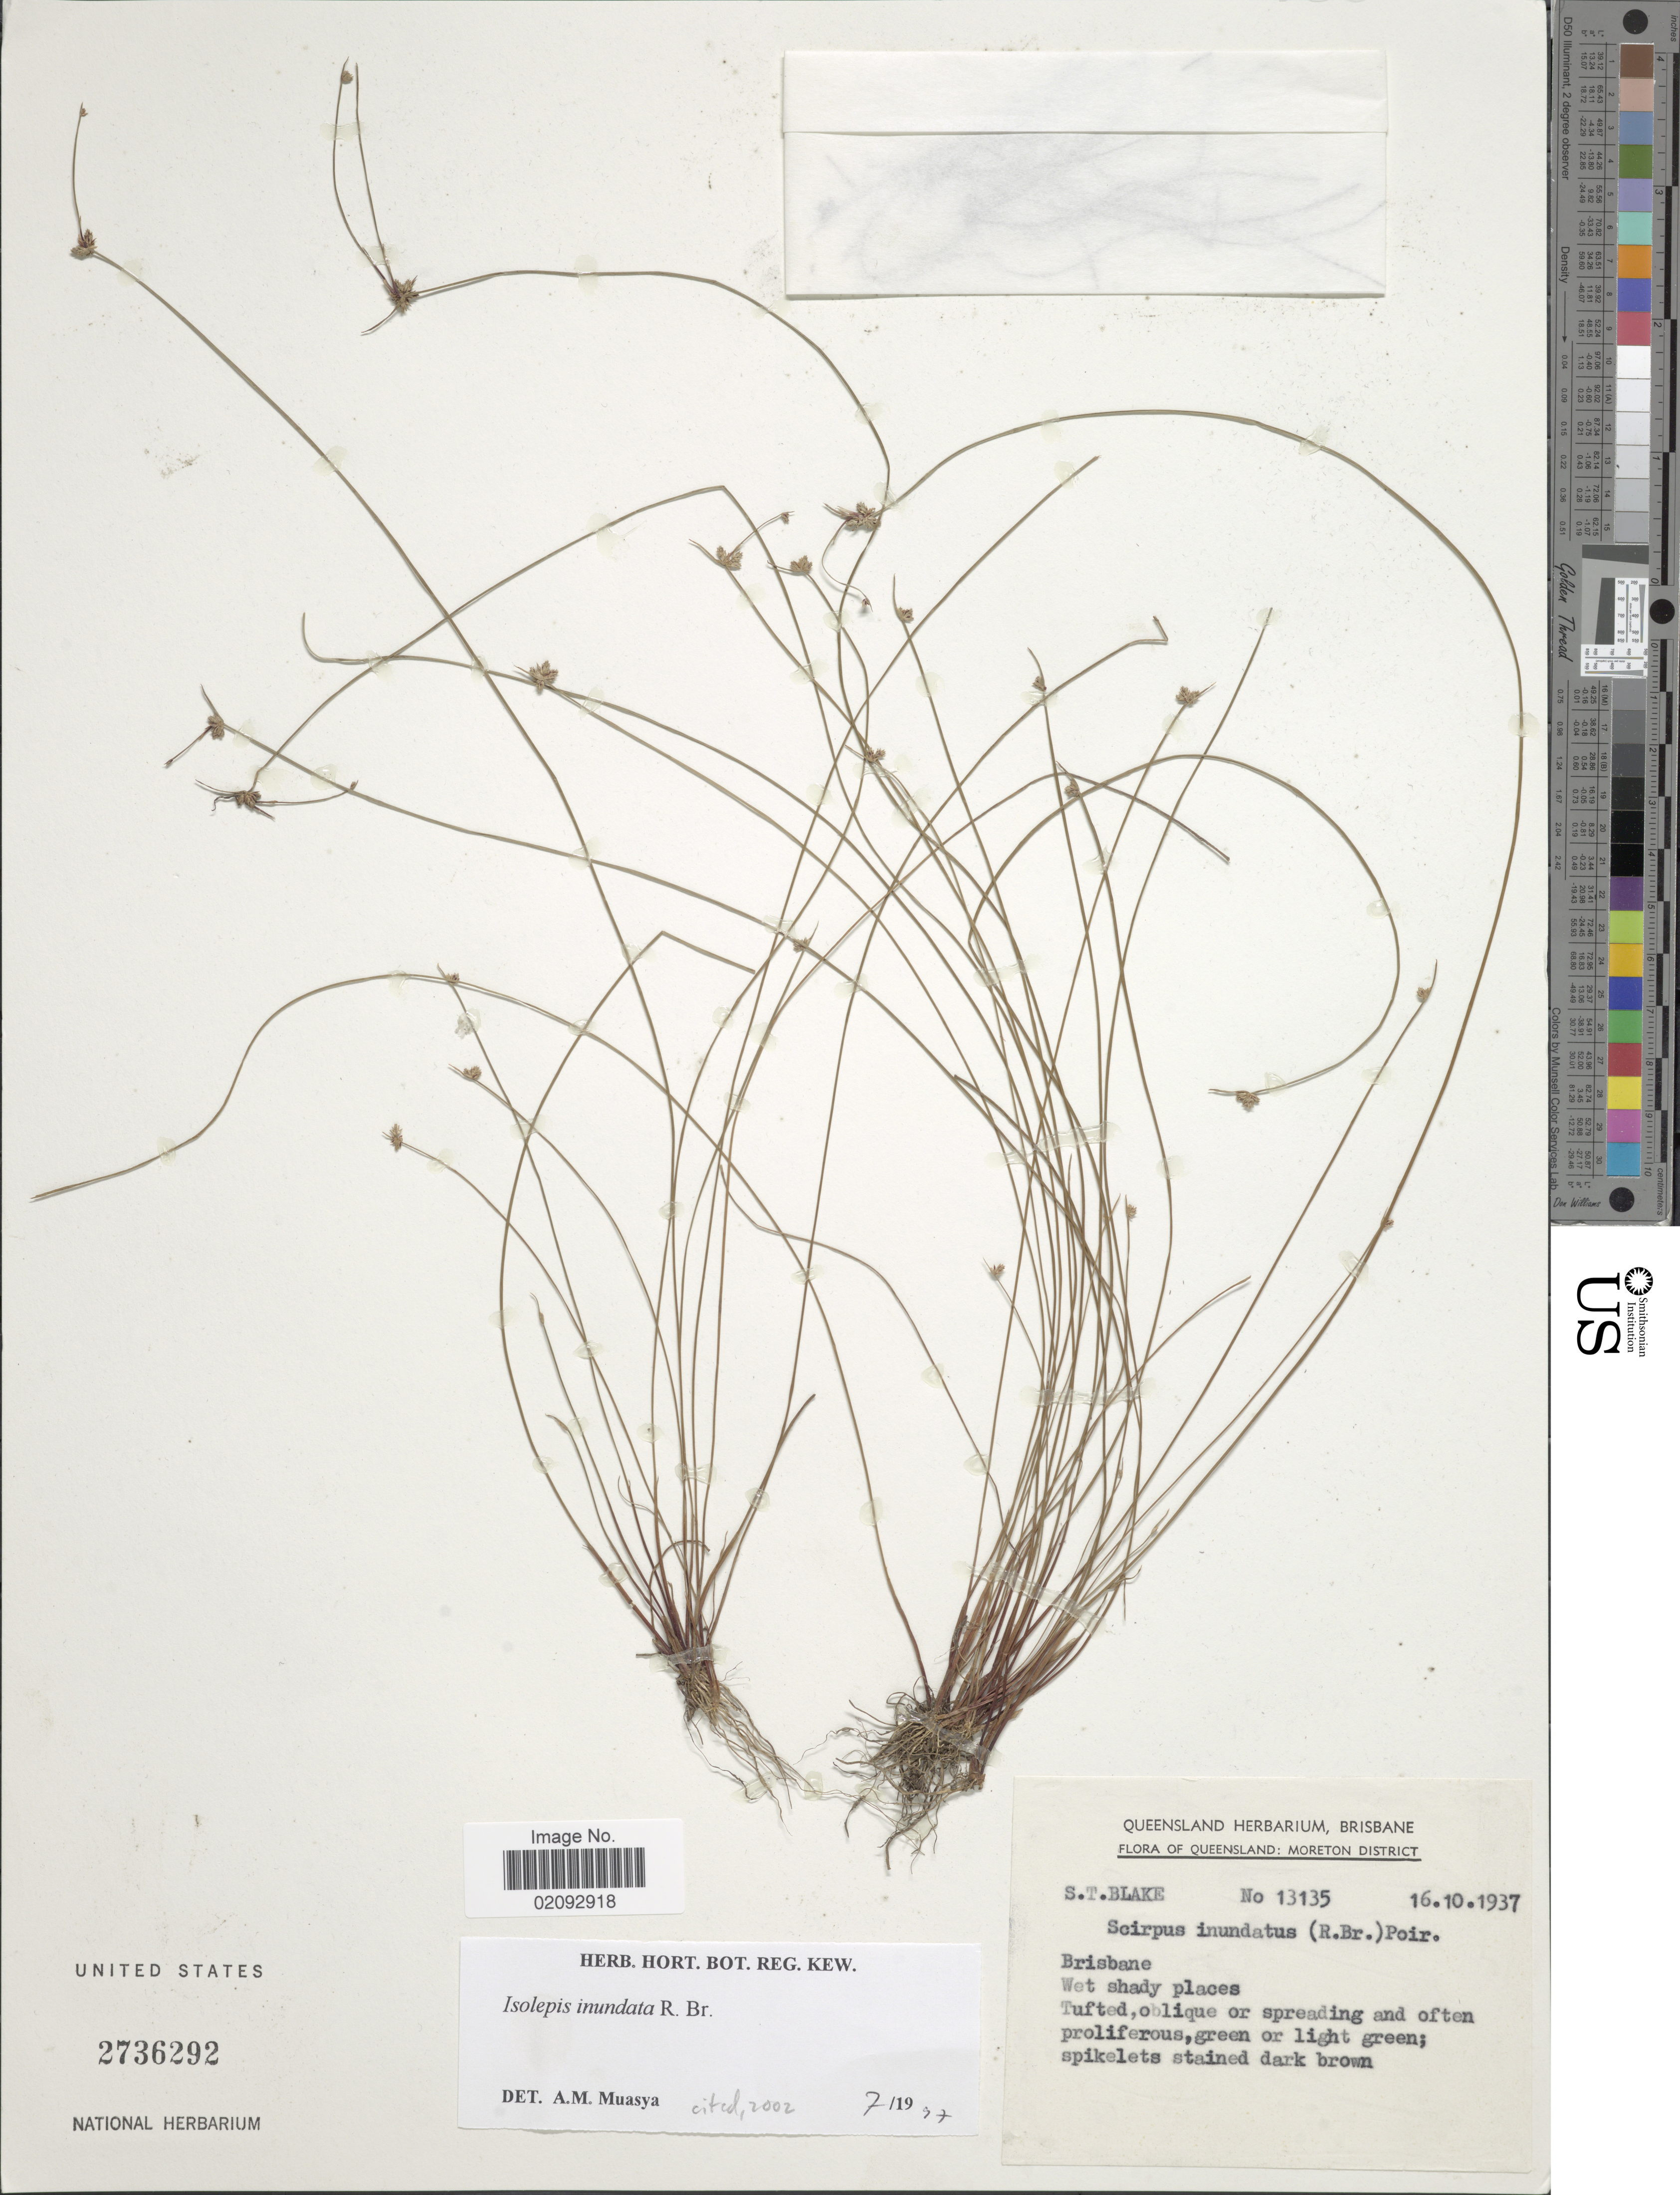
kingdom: Plantae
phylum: Tracheophyta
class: Liliopsida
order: Poales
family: Cyperaceae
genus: Isolepis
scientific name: Isolepis inundata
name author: R. Br.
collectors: S. T. Blake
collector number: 13135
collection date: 1937-10-16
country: Australia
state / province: Queensland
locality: Moreton District, Brisbane, Wet shady places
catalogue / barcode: US 2736292